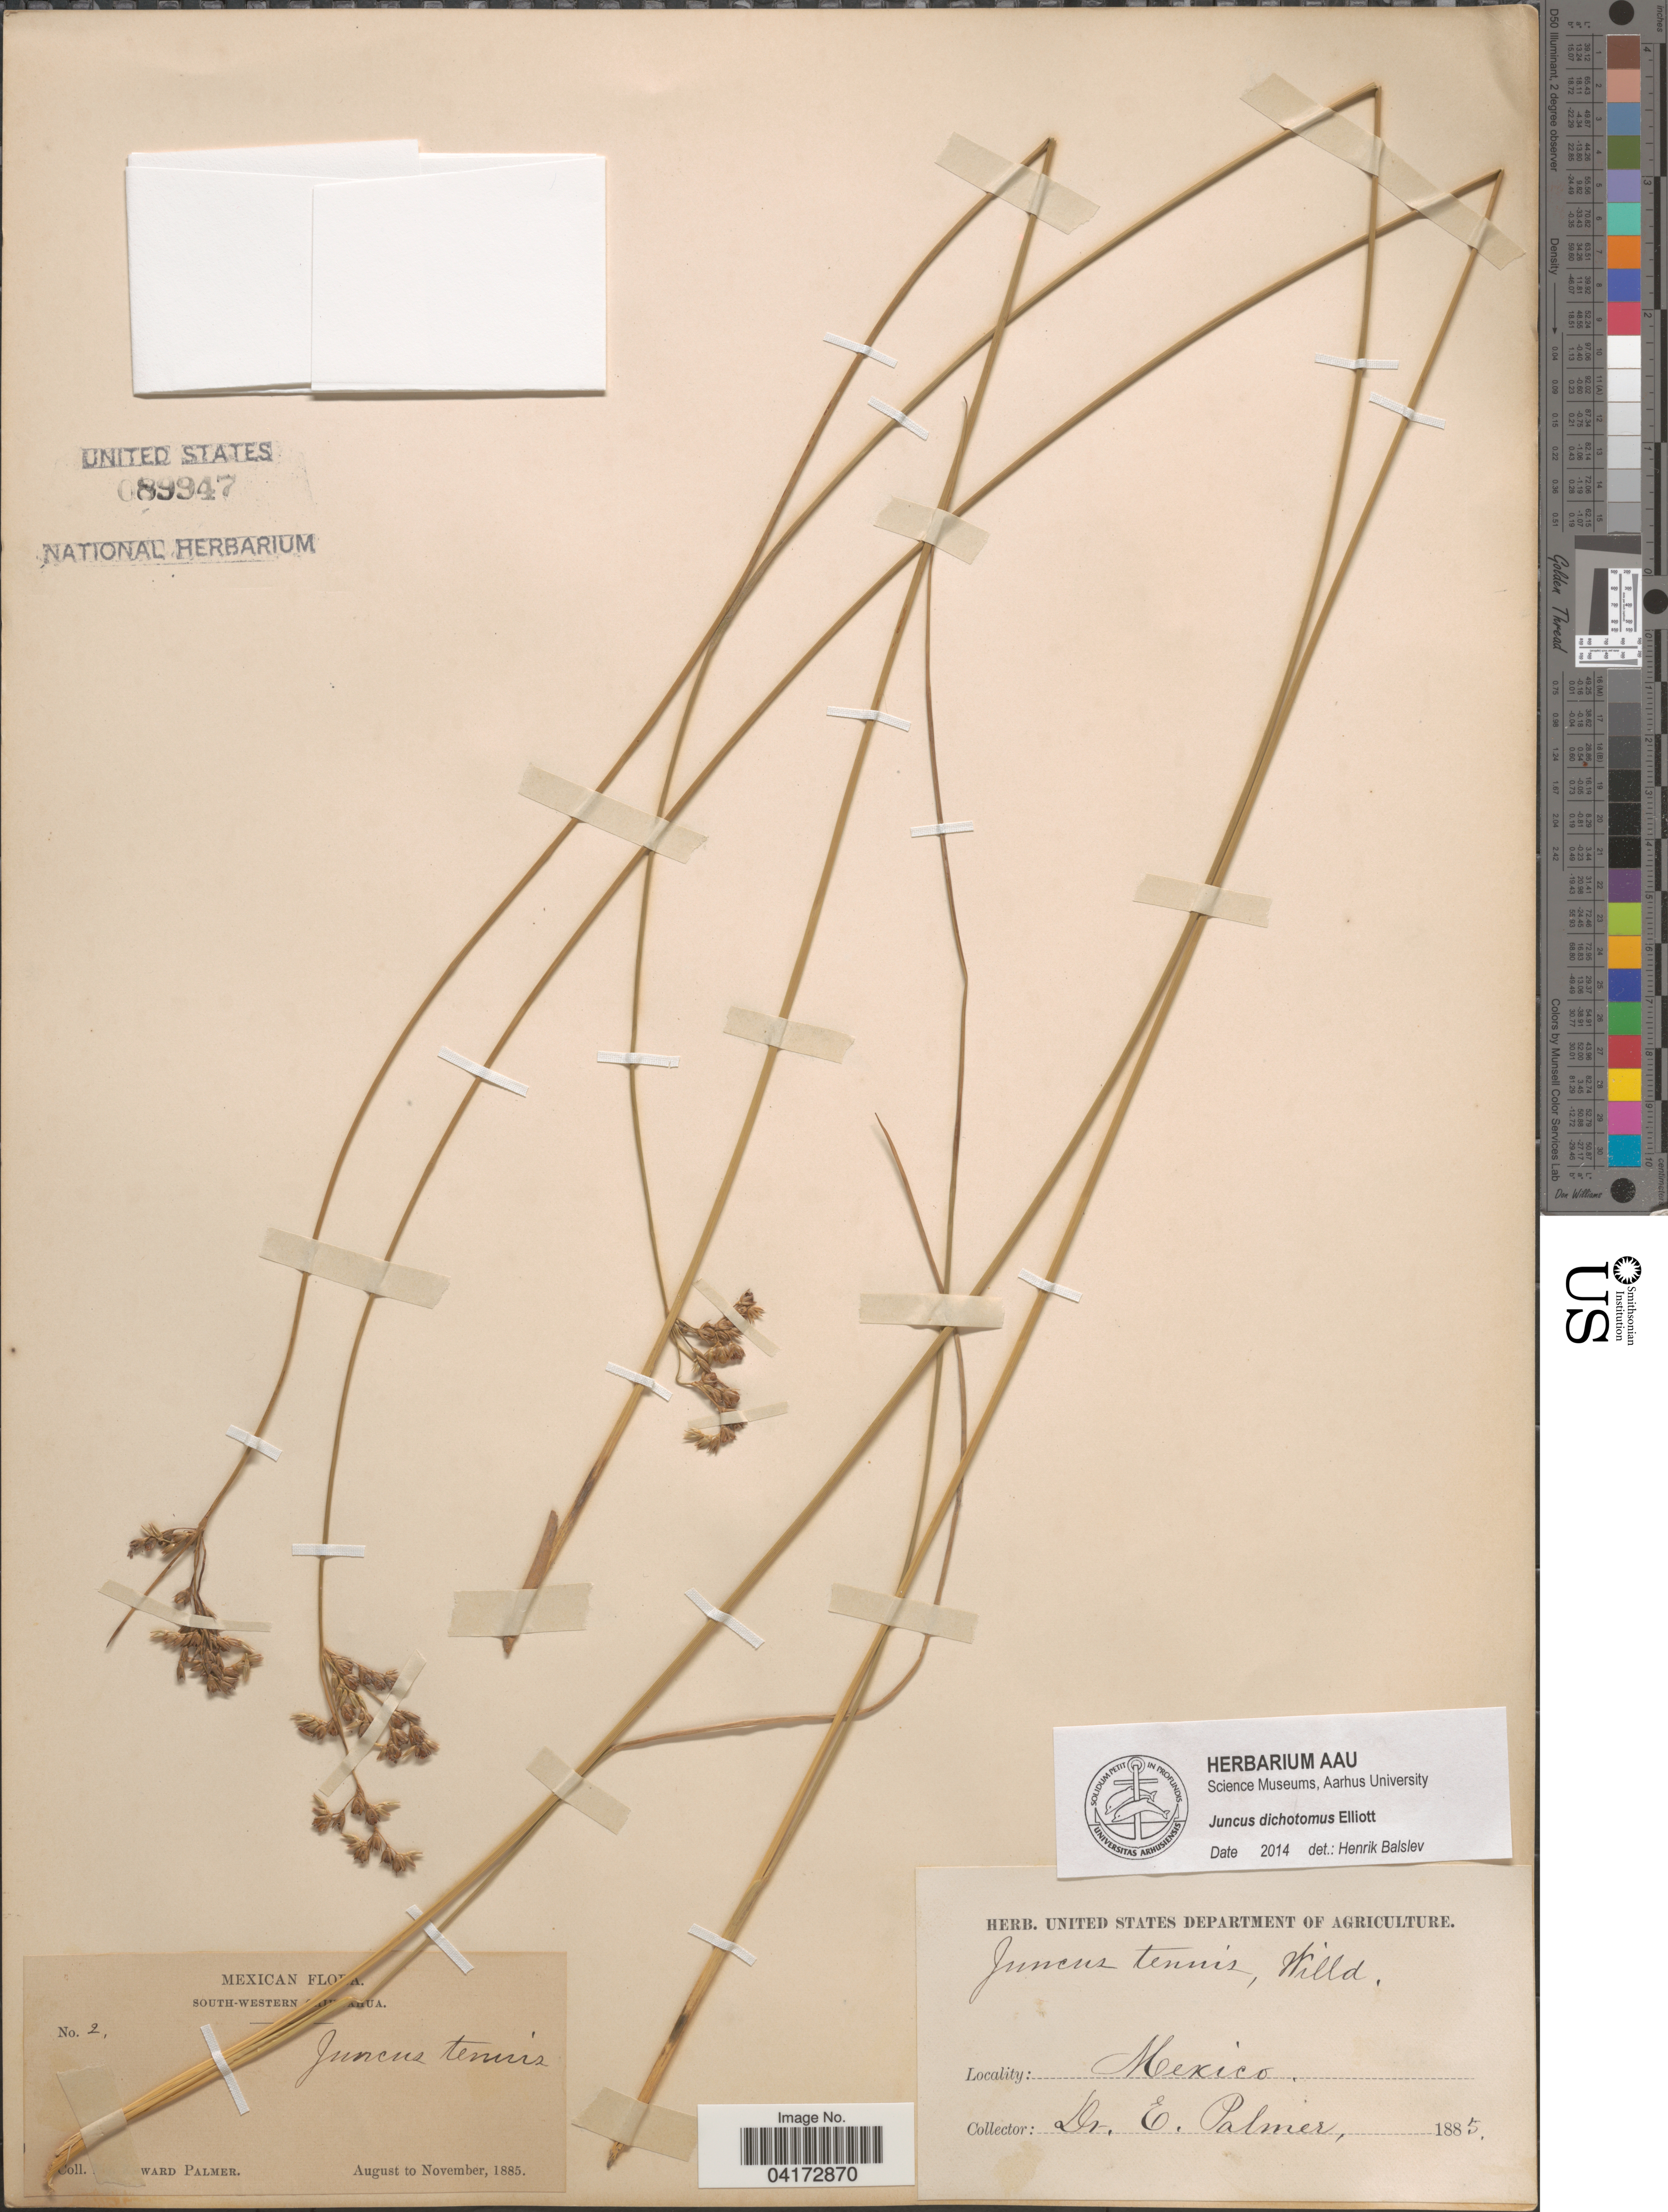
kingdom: Plantae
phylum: Tracheophyta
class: Liliopsida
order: Poales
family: Juncaceae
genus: Juncus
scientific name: Juncus dichotomus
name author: Elliott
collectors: E. Palmer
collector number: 2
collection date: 1885-08/1885-11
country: Mexico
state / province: Chihuahua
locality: South-Western Chihuahua.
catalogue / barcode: US 89947